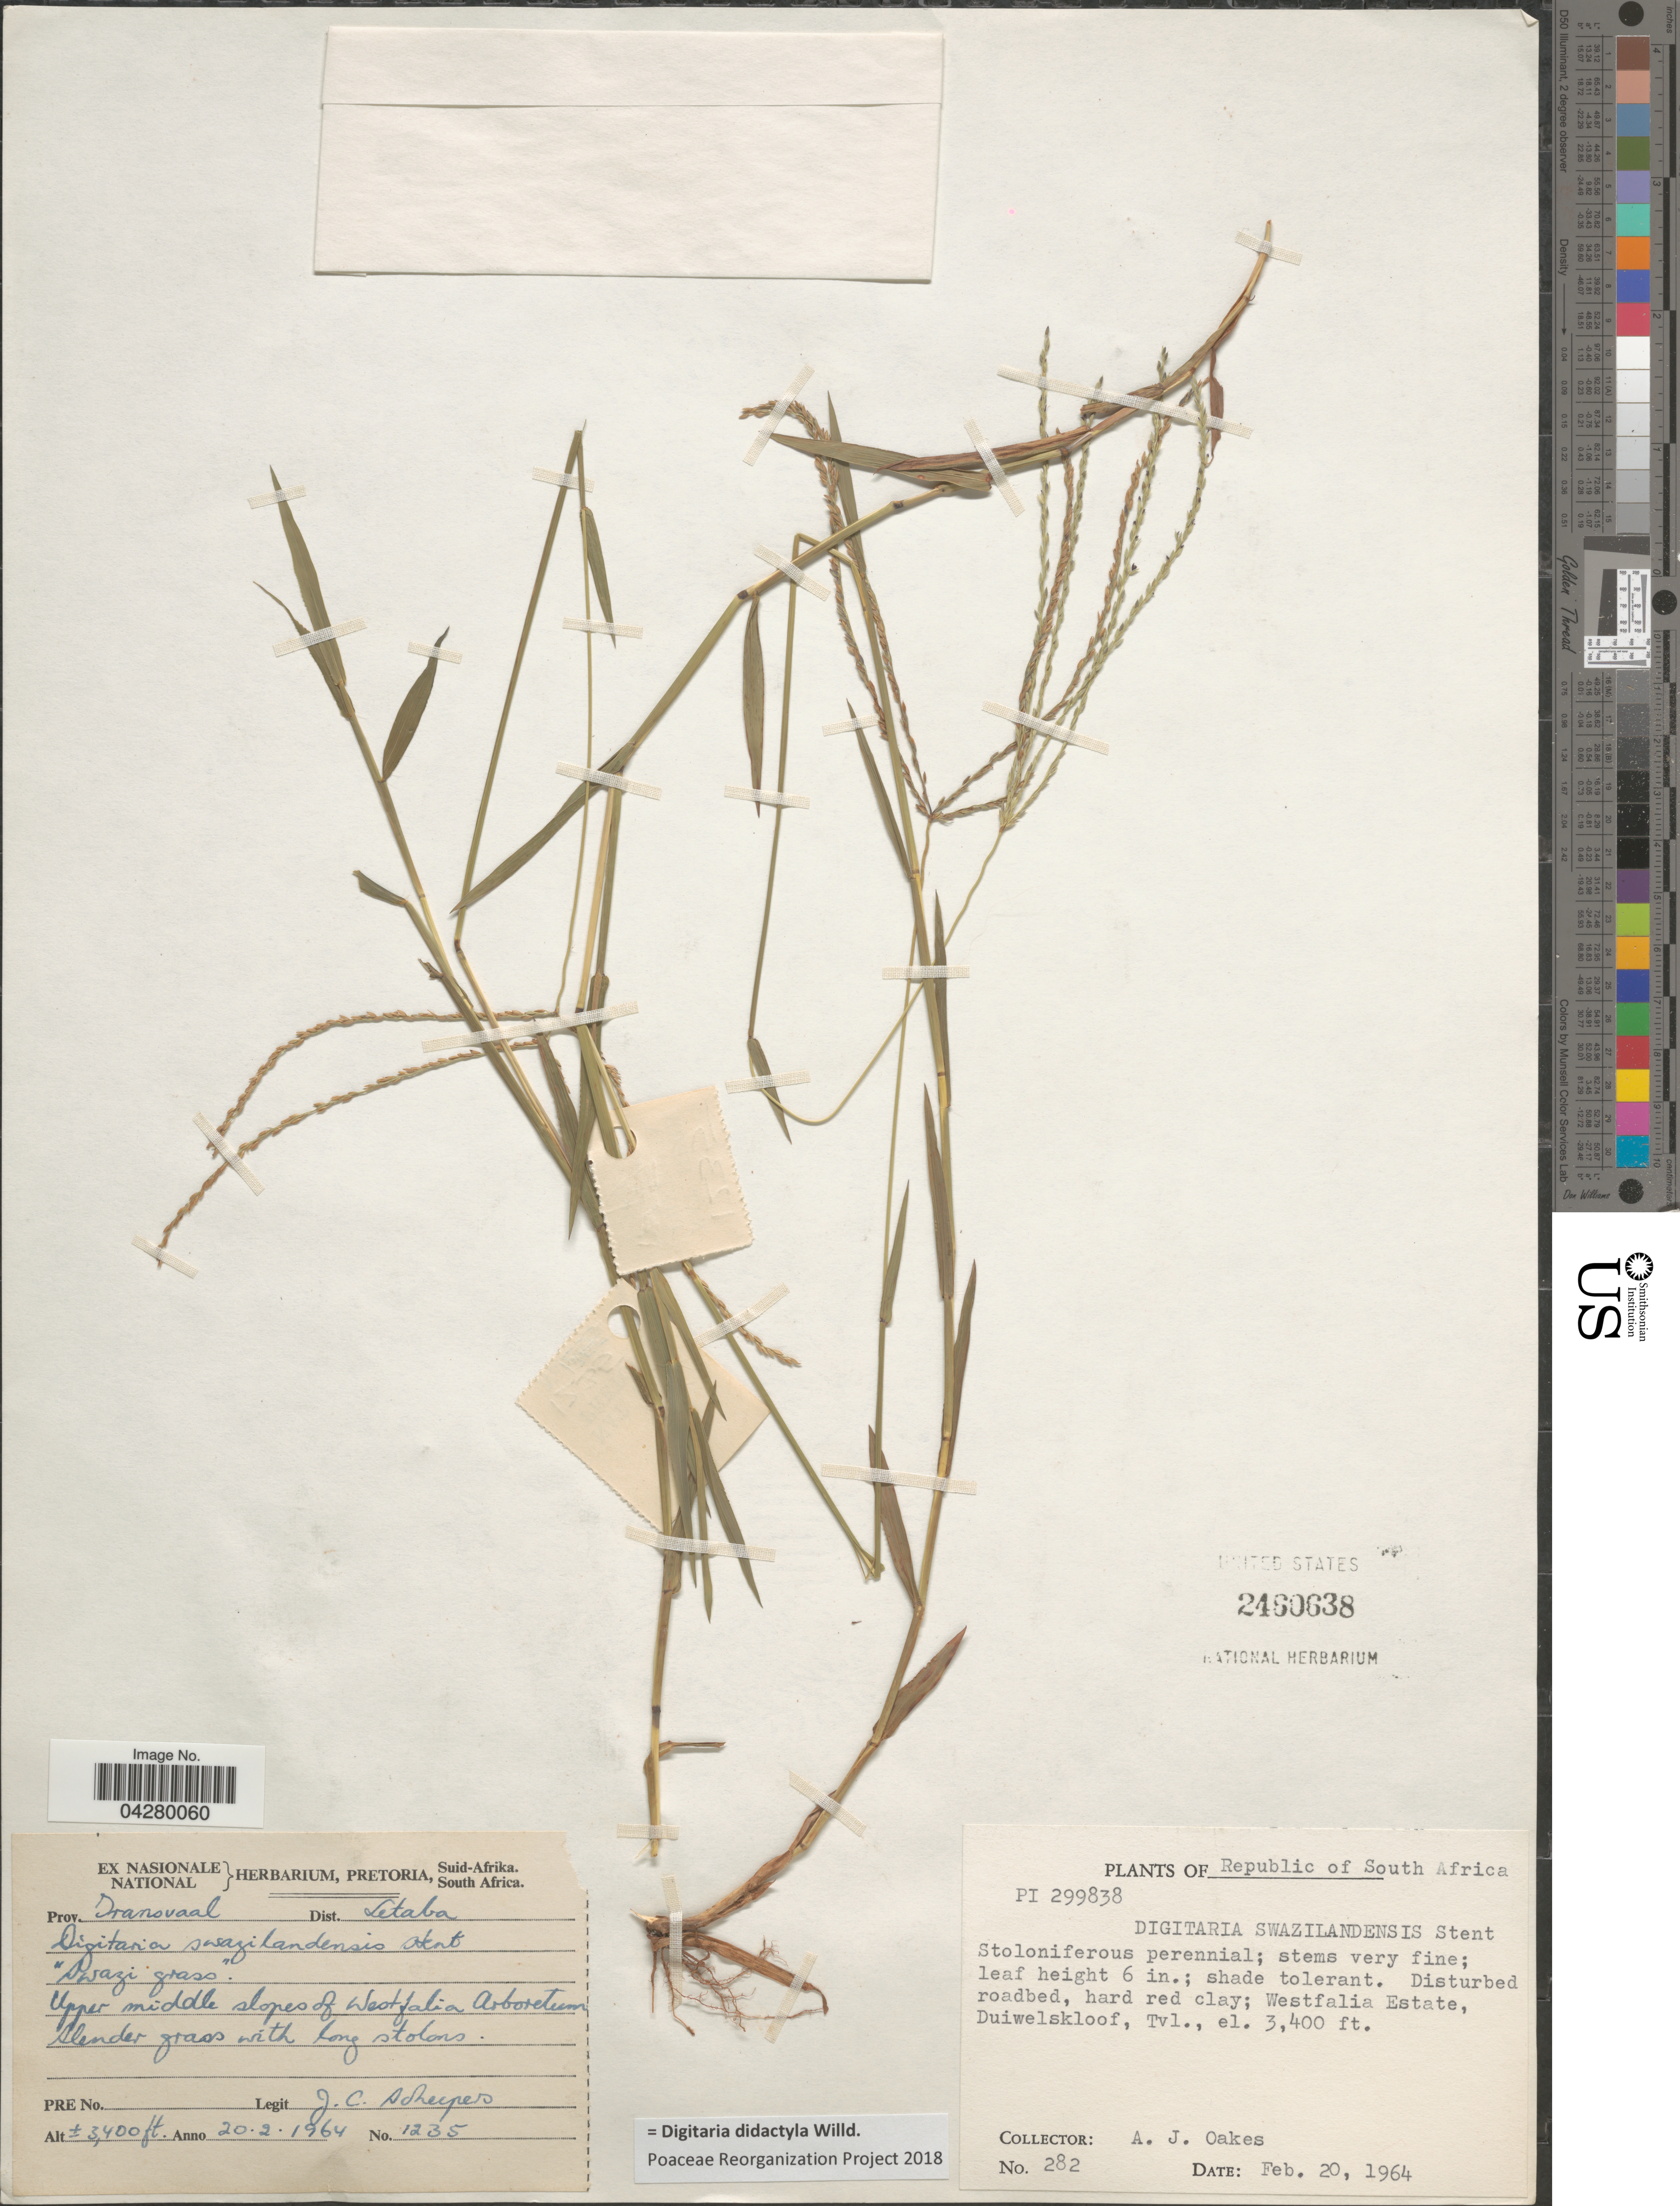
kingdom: Plantae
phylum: Tracheophyta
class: Liliopsida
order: Poales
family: Poaceae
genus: Digitaria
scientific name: Digitaria didactyla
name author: Willd.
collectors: J. Scheepers & A. Oakes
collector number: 1235/282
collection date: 1964-02-20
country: South Africa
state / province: Limpopo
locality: Prov. Transvaal. Dist. Letaba. Upper middle slopes of Westfalia Arboretum. Westfalia Estate, Duiwelskloof, Tvl.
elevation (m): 1036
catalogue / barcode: US 2460638